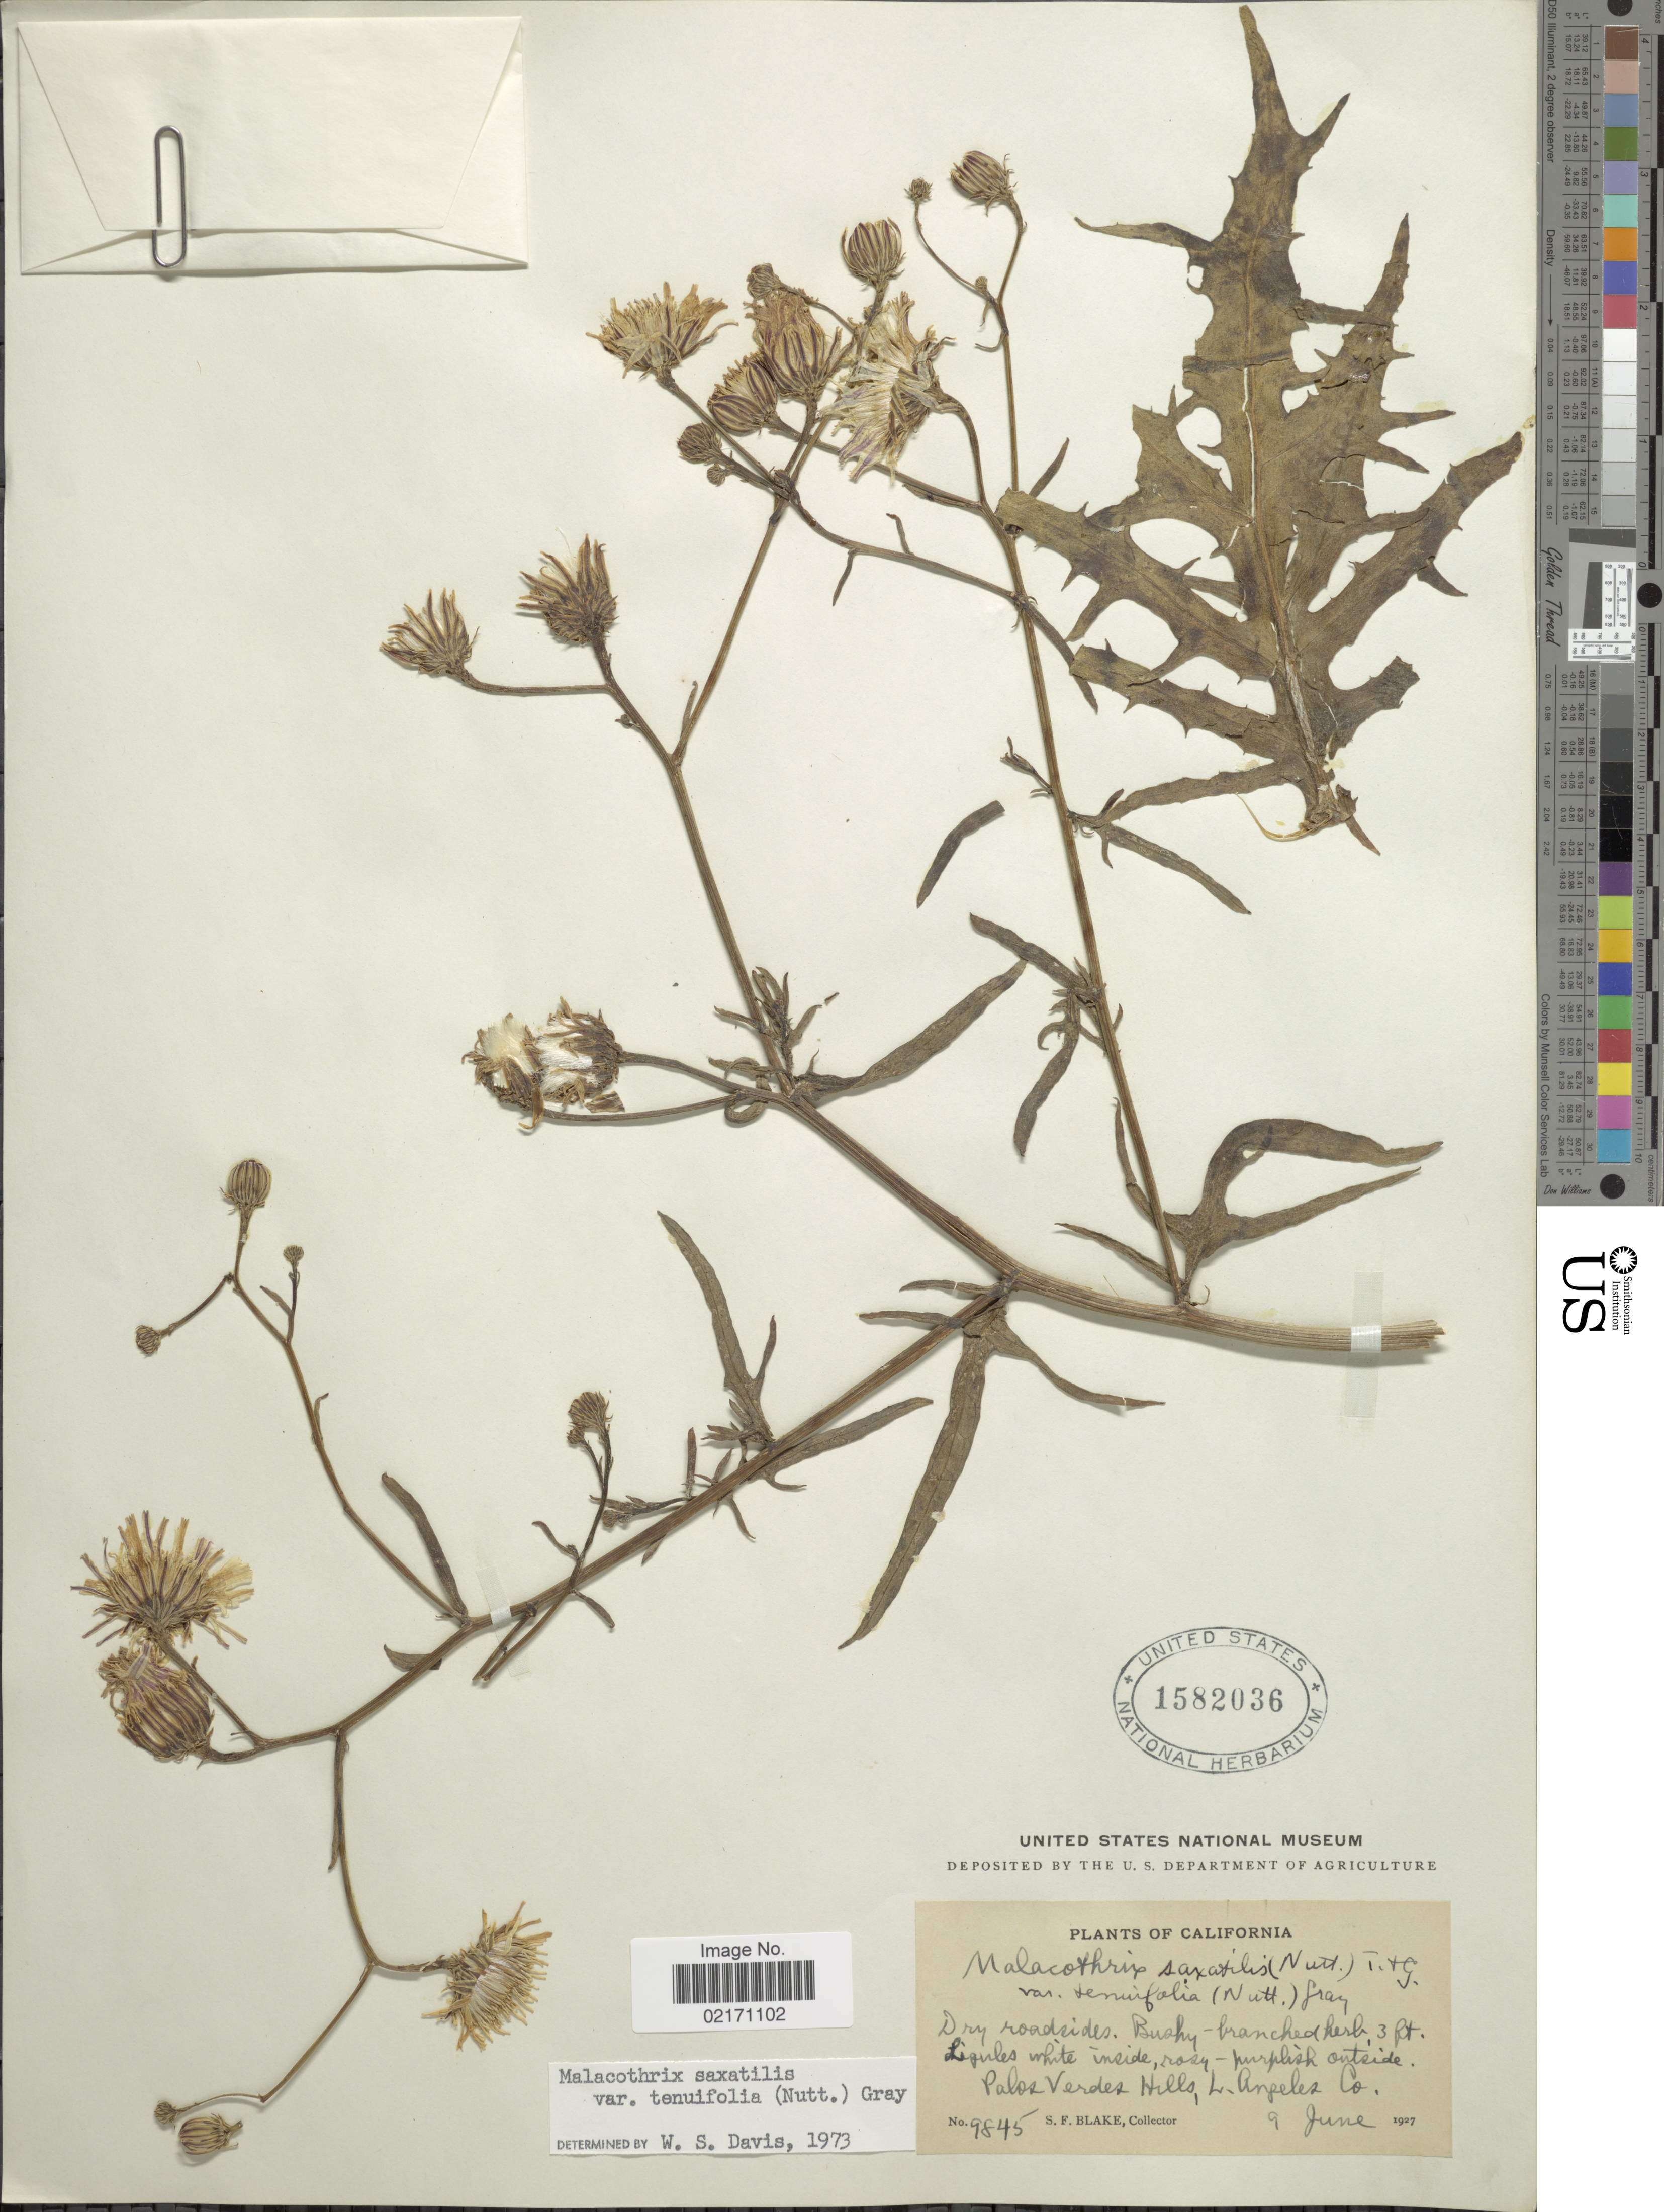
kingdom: Plantae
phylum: Tracheophyta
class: Magnoliopsida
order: Asterales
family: Asteraceae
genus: Malacothrix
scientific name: Malacothrix saxatilis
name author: Torr. & A. Gray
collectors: S. Blake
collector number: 9845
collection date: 1927-06-09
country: United States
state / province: California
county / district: Los Angeles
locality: Palos Verdes Hills, L. Angeles Co.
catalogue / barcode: US 1582036